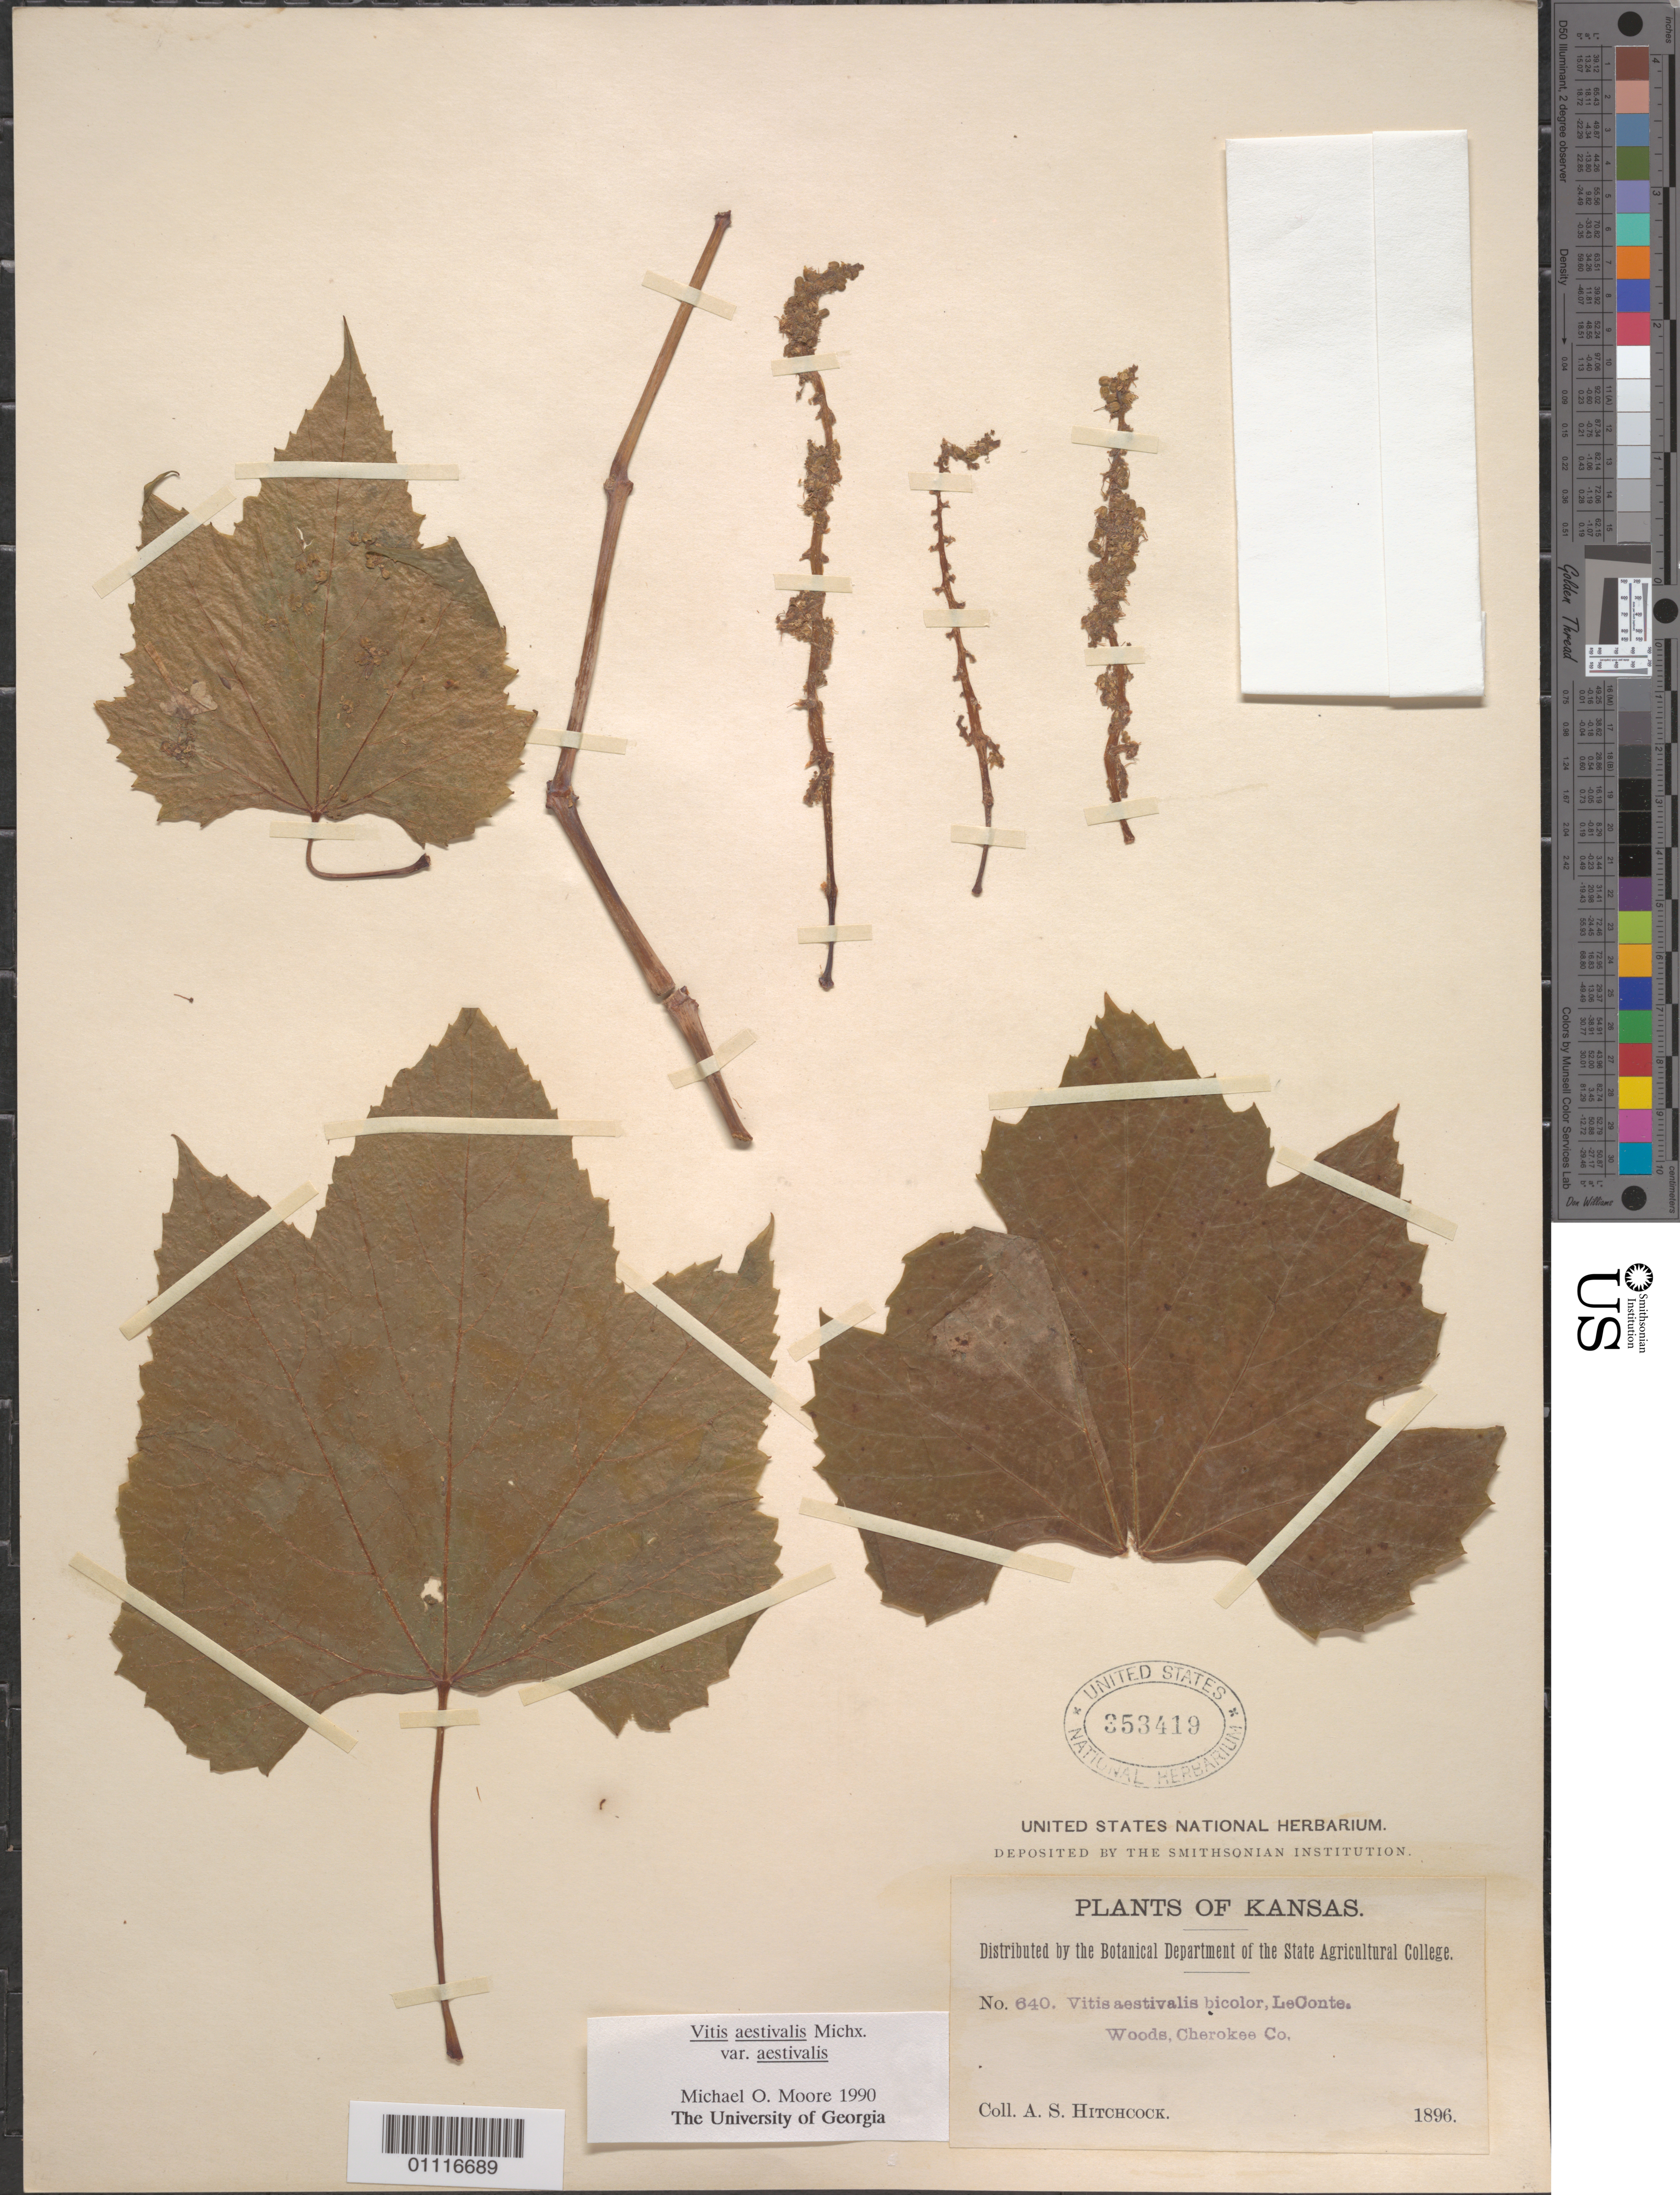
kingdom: Plantae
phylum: Tracheophyta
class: Magnoliopsida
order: Vitales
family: Vitaceae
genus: Vitis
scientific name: Vitis aestivalis var. aestivalis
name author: Michx.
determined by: Moore, M. O.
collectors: A. S. Hitchcock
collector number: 640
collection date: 1896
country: United States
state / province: Kansas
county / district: Cherokee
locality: Woods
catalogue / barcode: US 353419